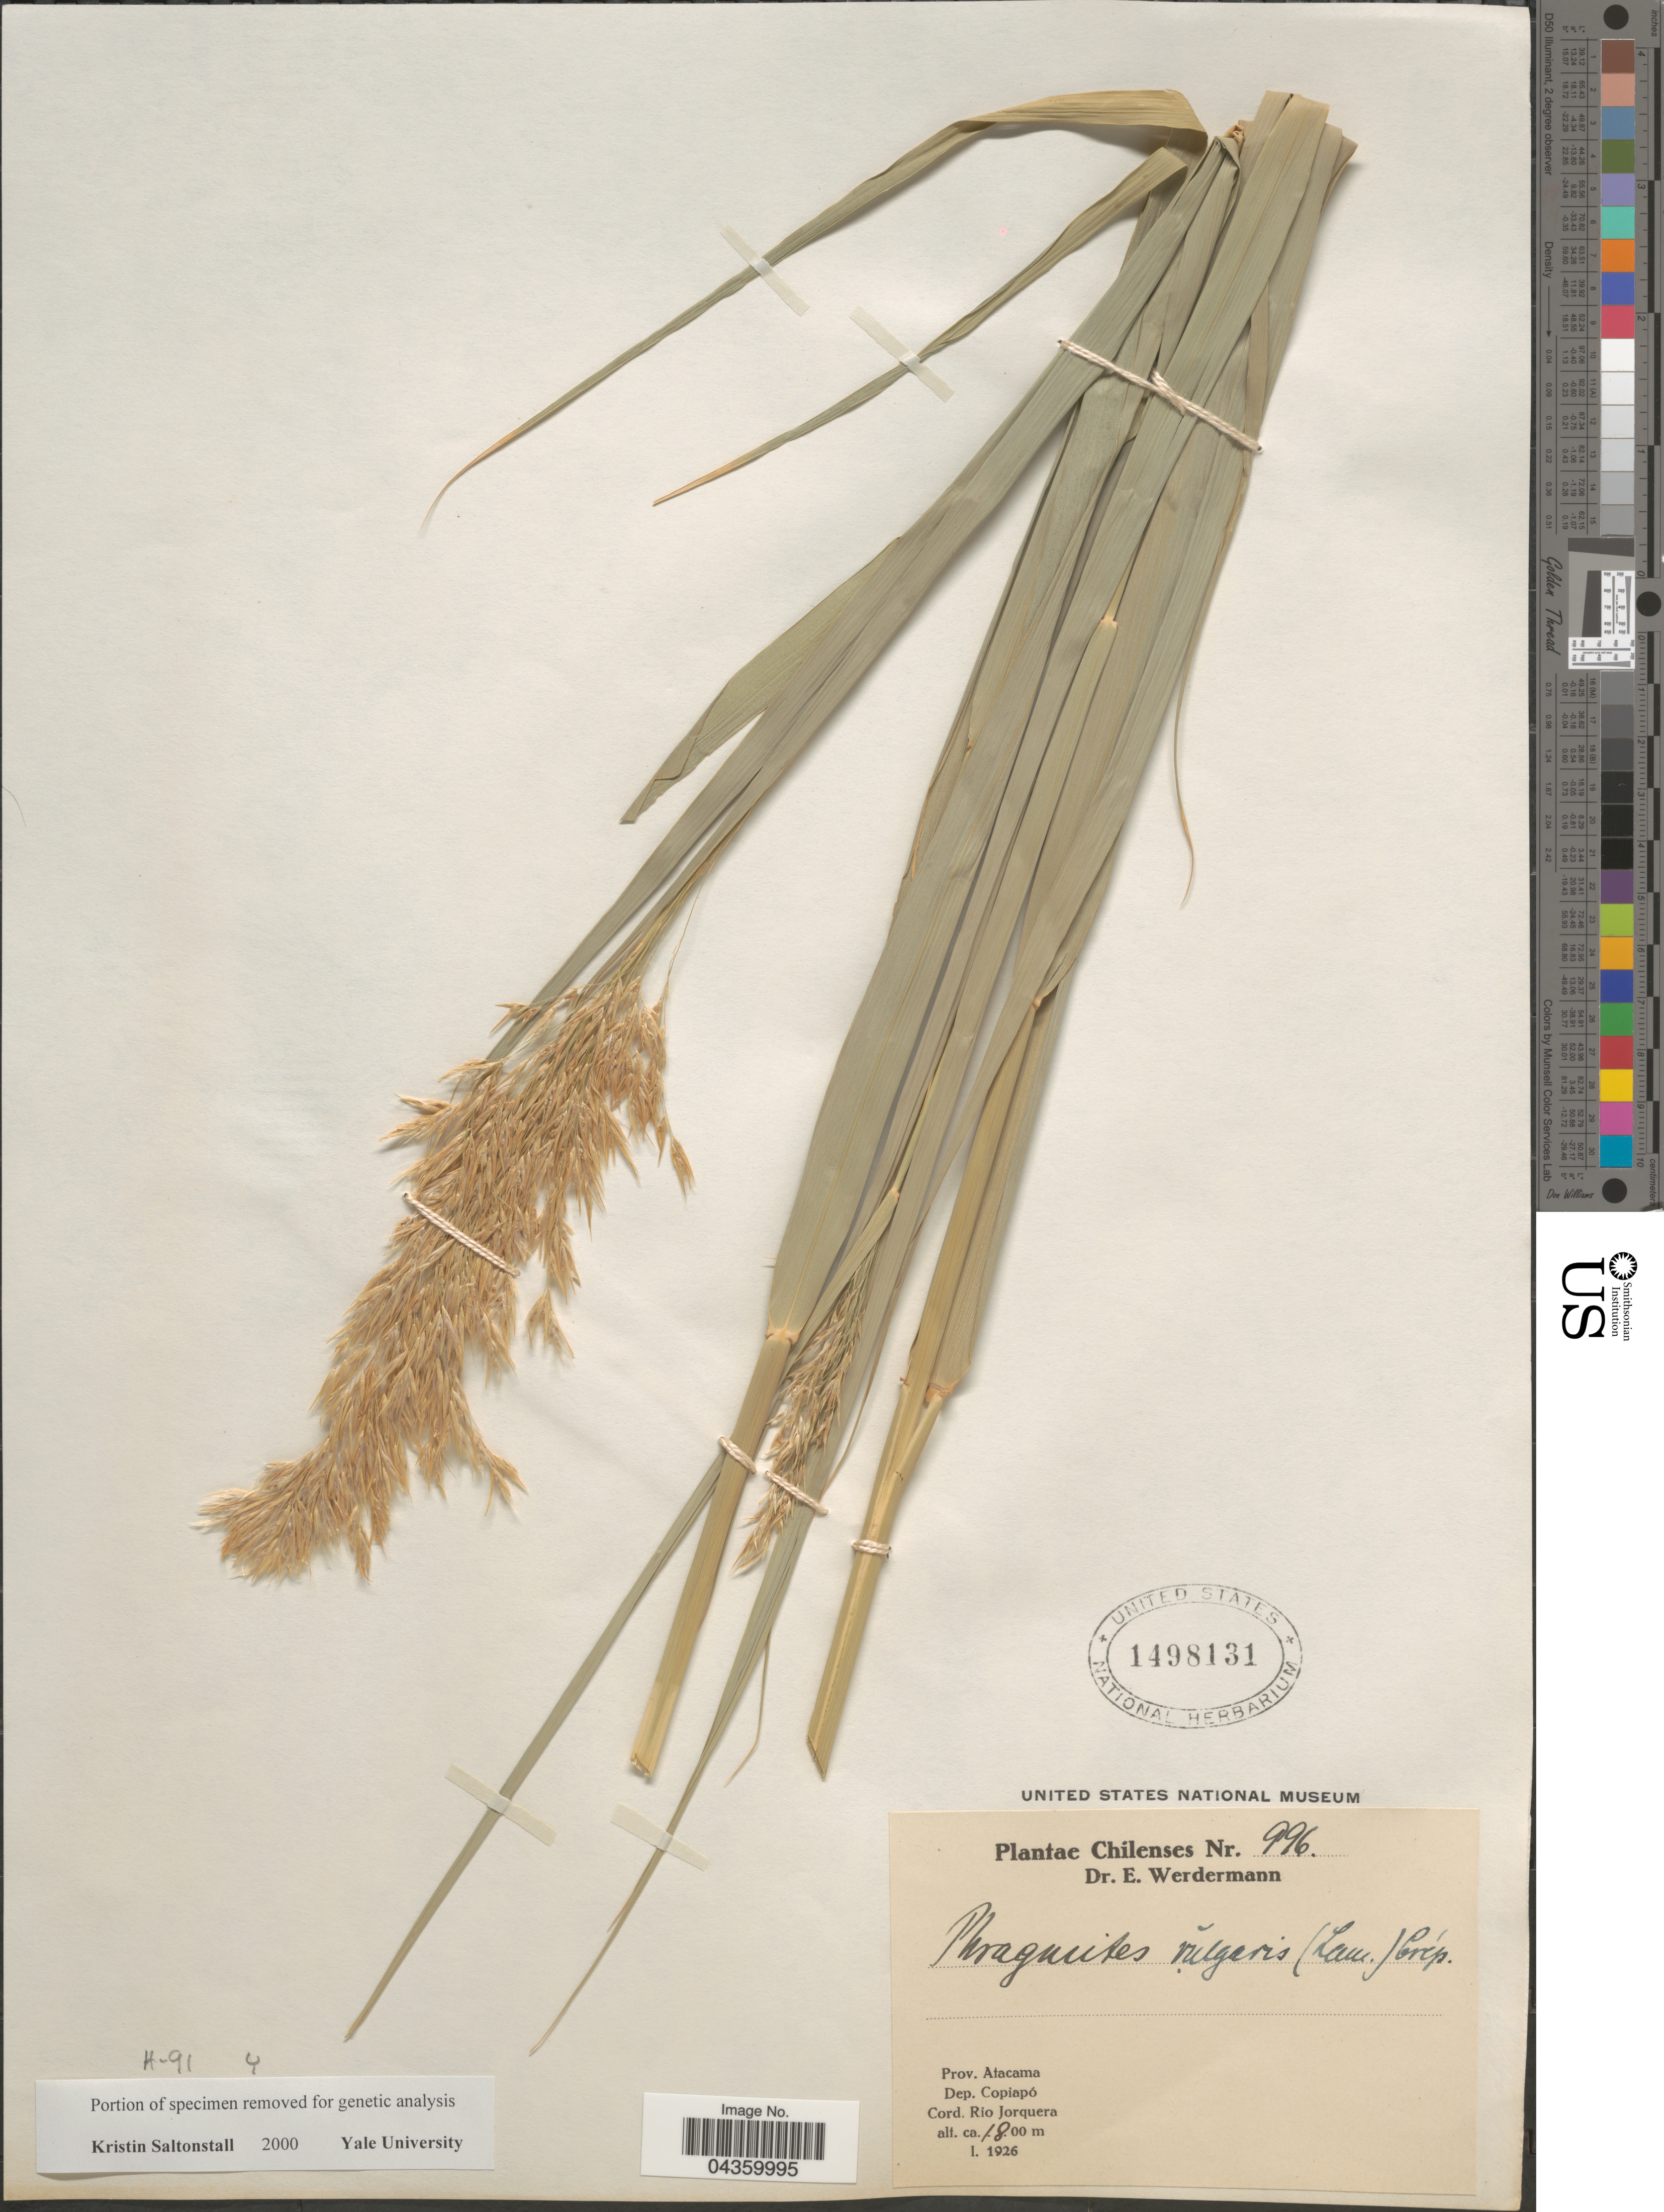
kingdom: Plantae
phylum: Tracheophyta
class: Liliopsida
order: Poales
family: Poaceae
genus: Phragmites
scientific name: Phragmites australis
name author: (Cav.) Trin. ex Steud.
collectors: E. Werdermann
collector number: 996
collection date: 1926-01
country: Chile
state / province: Atacama (III)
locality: Prov. Atacama. Dep. Copiapó. Cord. Rio Jorquera.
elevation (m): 1800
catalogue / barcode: US 1498131